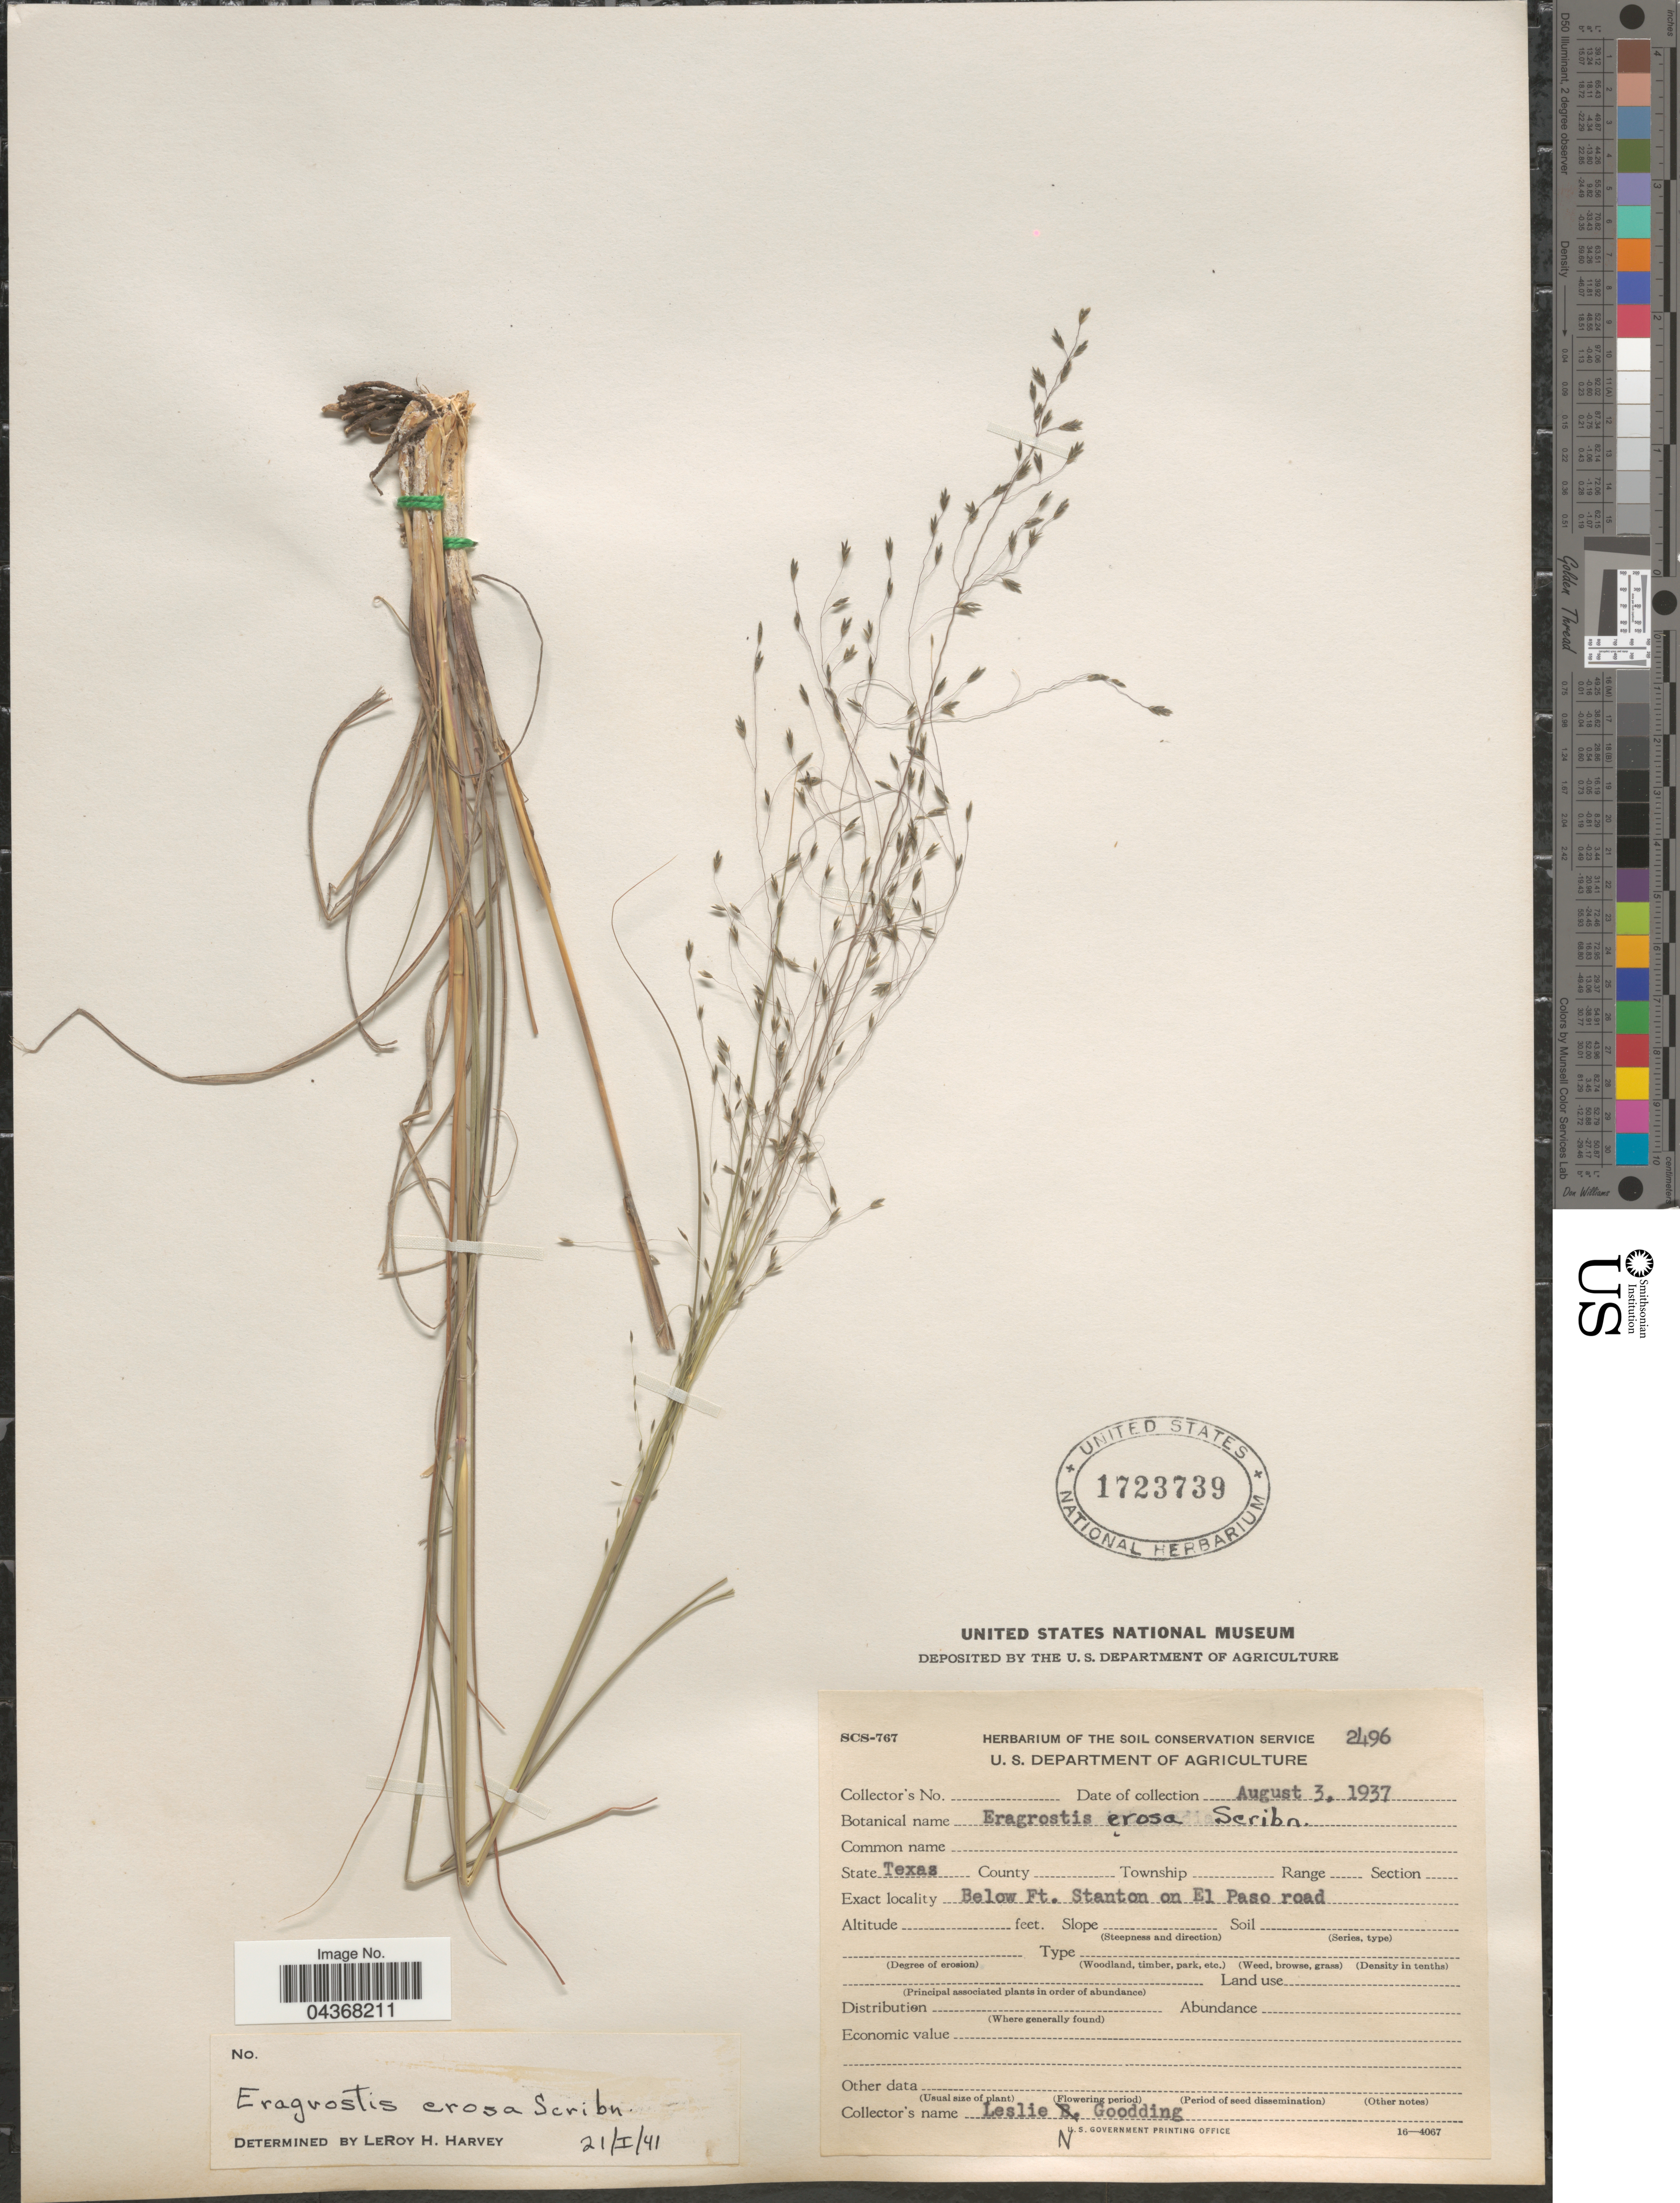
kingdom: Plantae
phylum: Tracheophyta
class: Liliopsida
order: Poales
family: Poaceae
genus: Eragrostis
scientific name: Eragrostis erosa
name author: Scribn. ex W.J. Beal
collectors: L. N. Goodding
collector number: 2496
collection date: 1937-08-03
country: United States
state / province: Texas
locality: Below Ft. Stanton on El Paso road.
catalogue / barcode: US 1723739